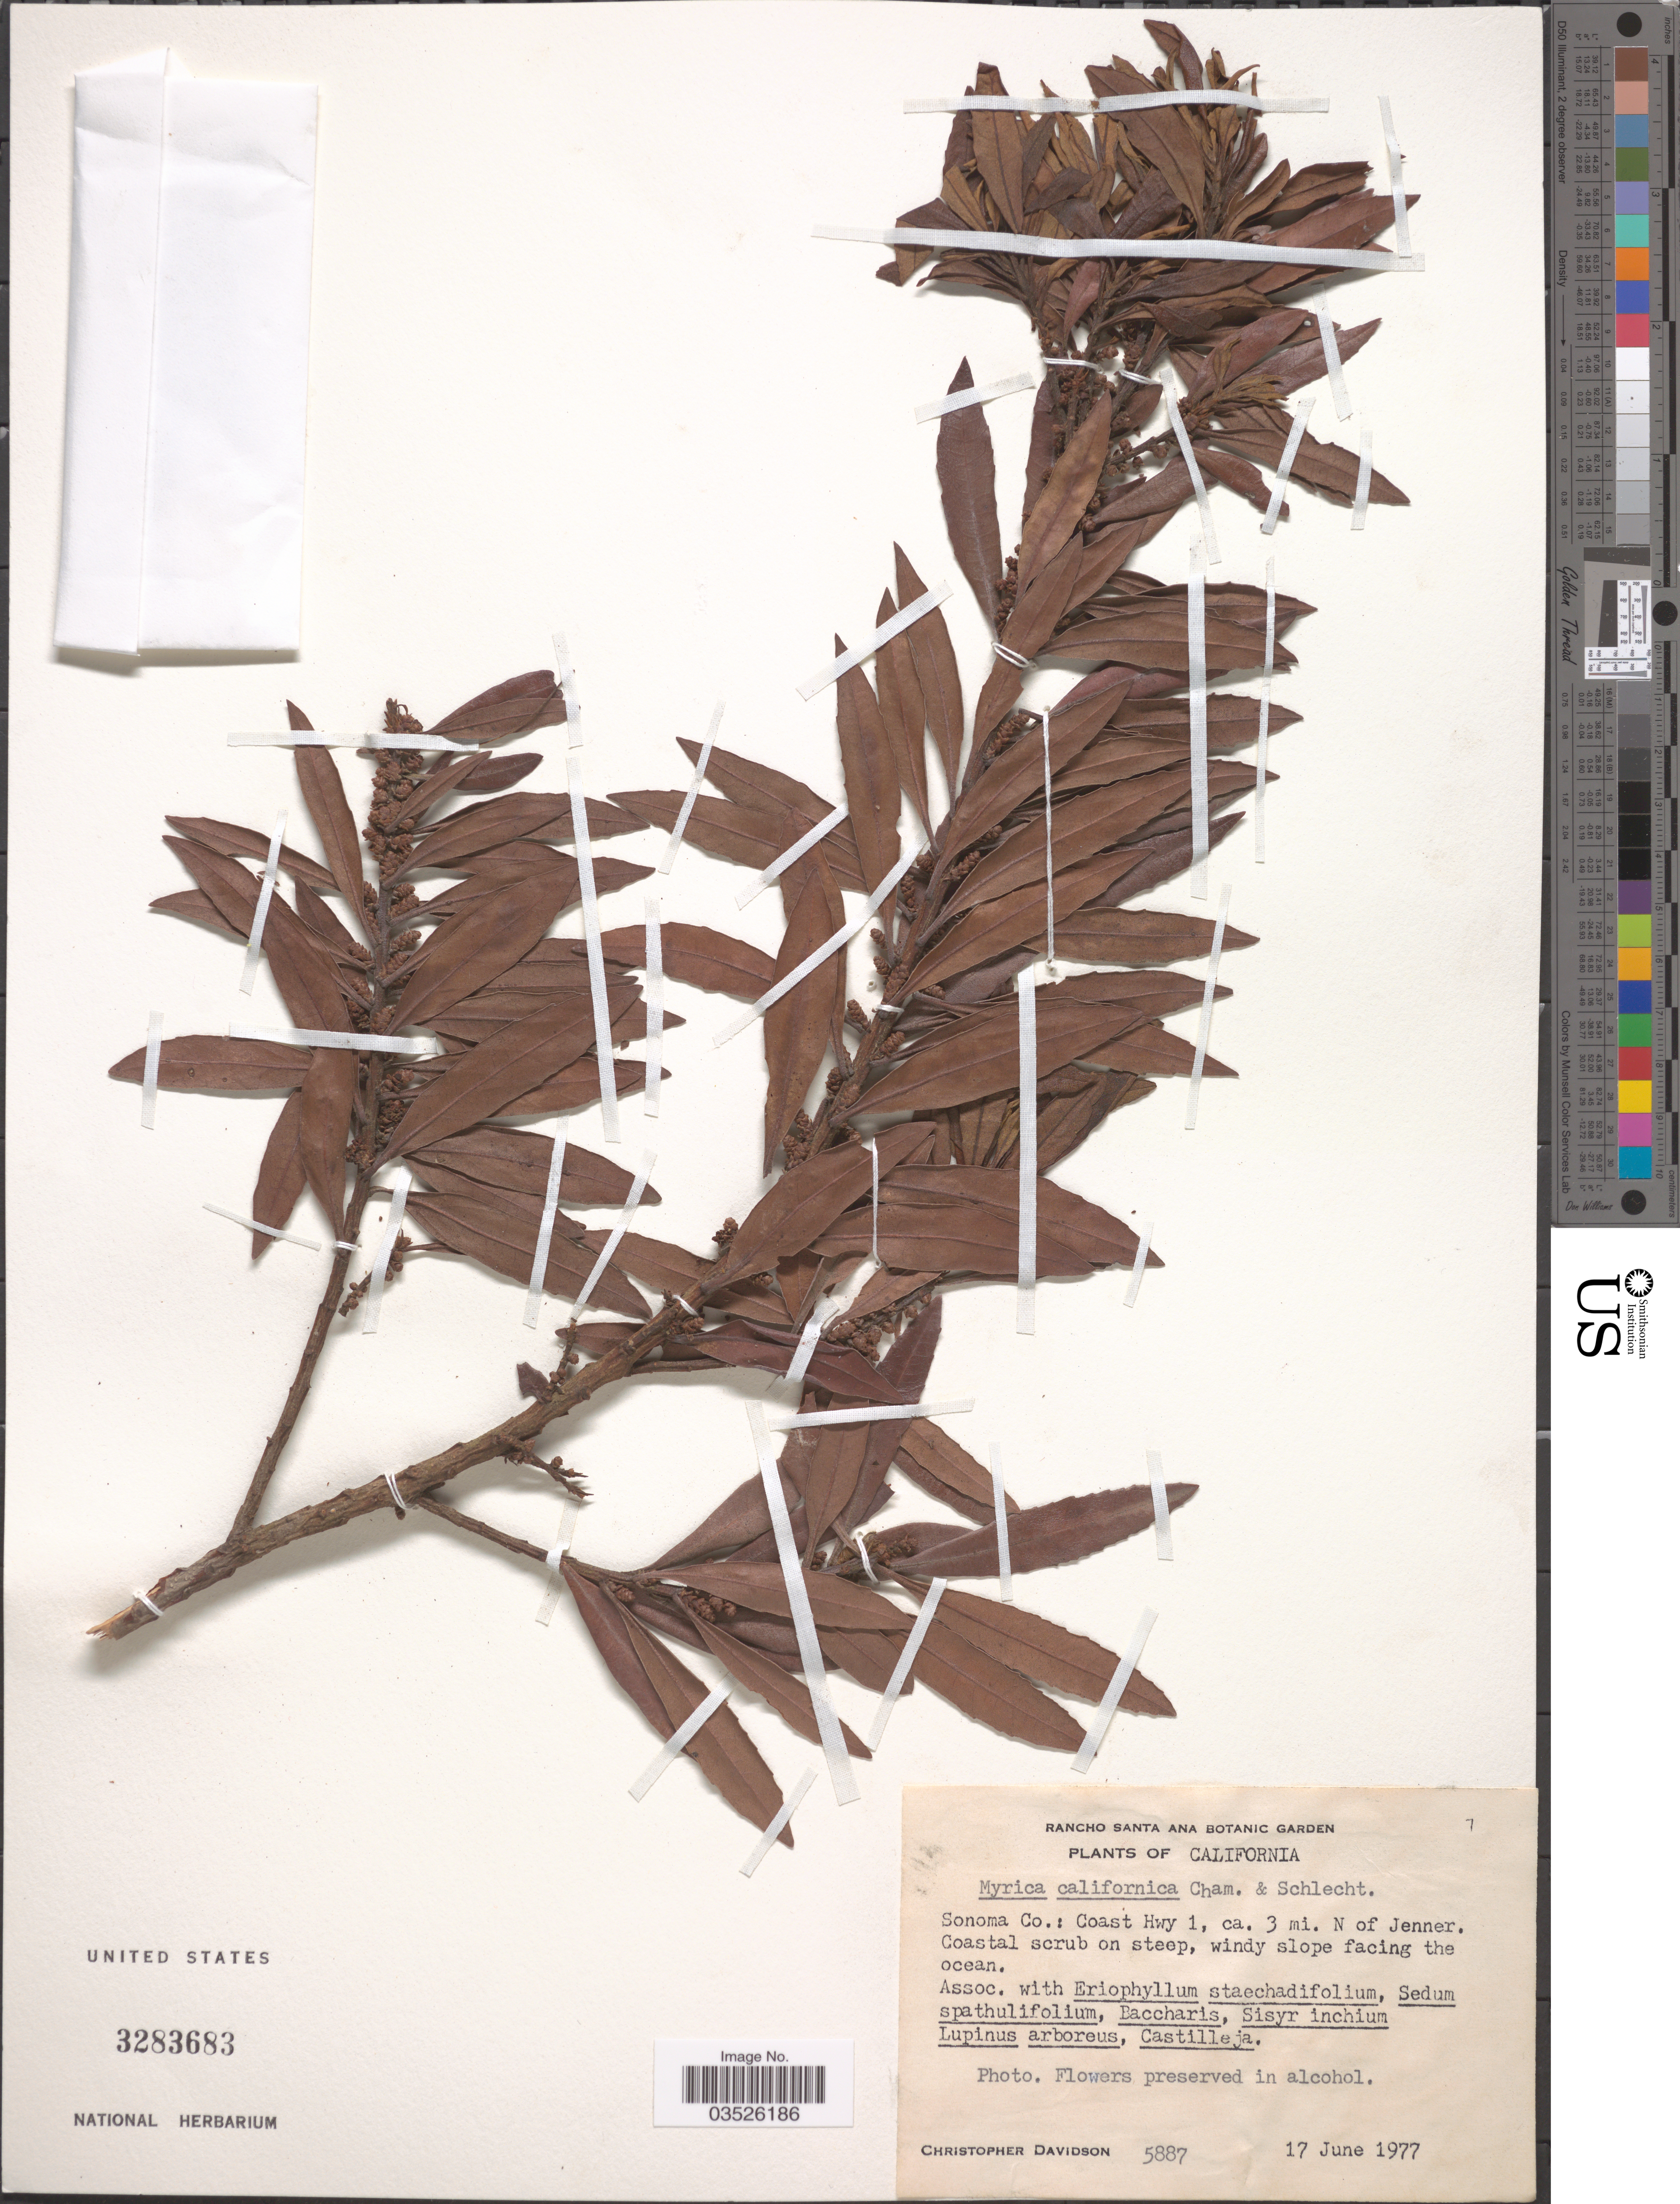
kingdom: Plantae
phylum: Tracheophyta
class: Magnoliopsida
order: Fagales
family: Myricaceae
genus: Morella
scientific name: Morella californica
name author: (Cham.) Wilbur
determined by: Strong, Mark T., (BOT), Smithsonian Institution - National Museum of Natural History (UNITED STATES)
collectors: C. Davidson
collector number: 5887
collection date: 1977-06-17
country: United States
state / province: California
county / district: Sonoma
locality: Sonoma Co.: Coast Hwy 1, ca. 3 mi. N of Jenner. Coastal scrub on steep, windy slope facing the ocean.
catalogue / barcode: US 3283683